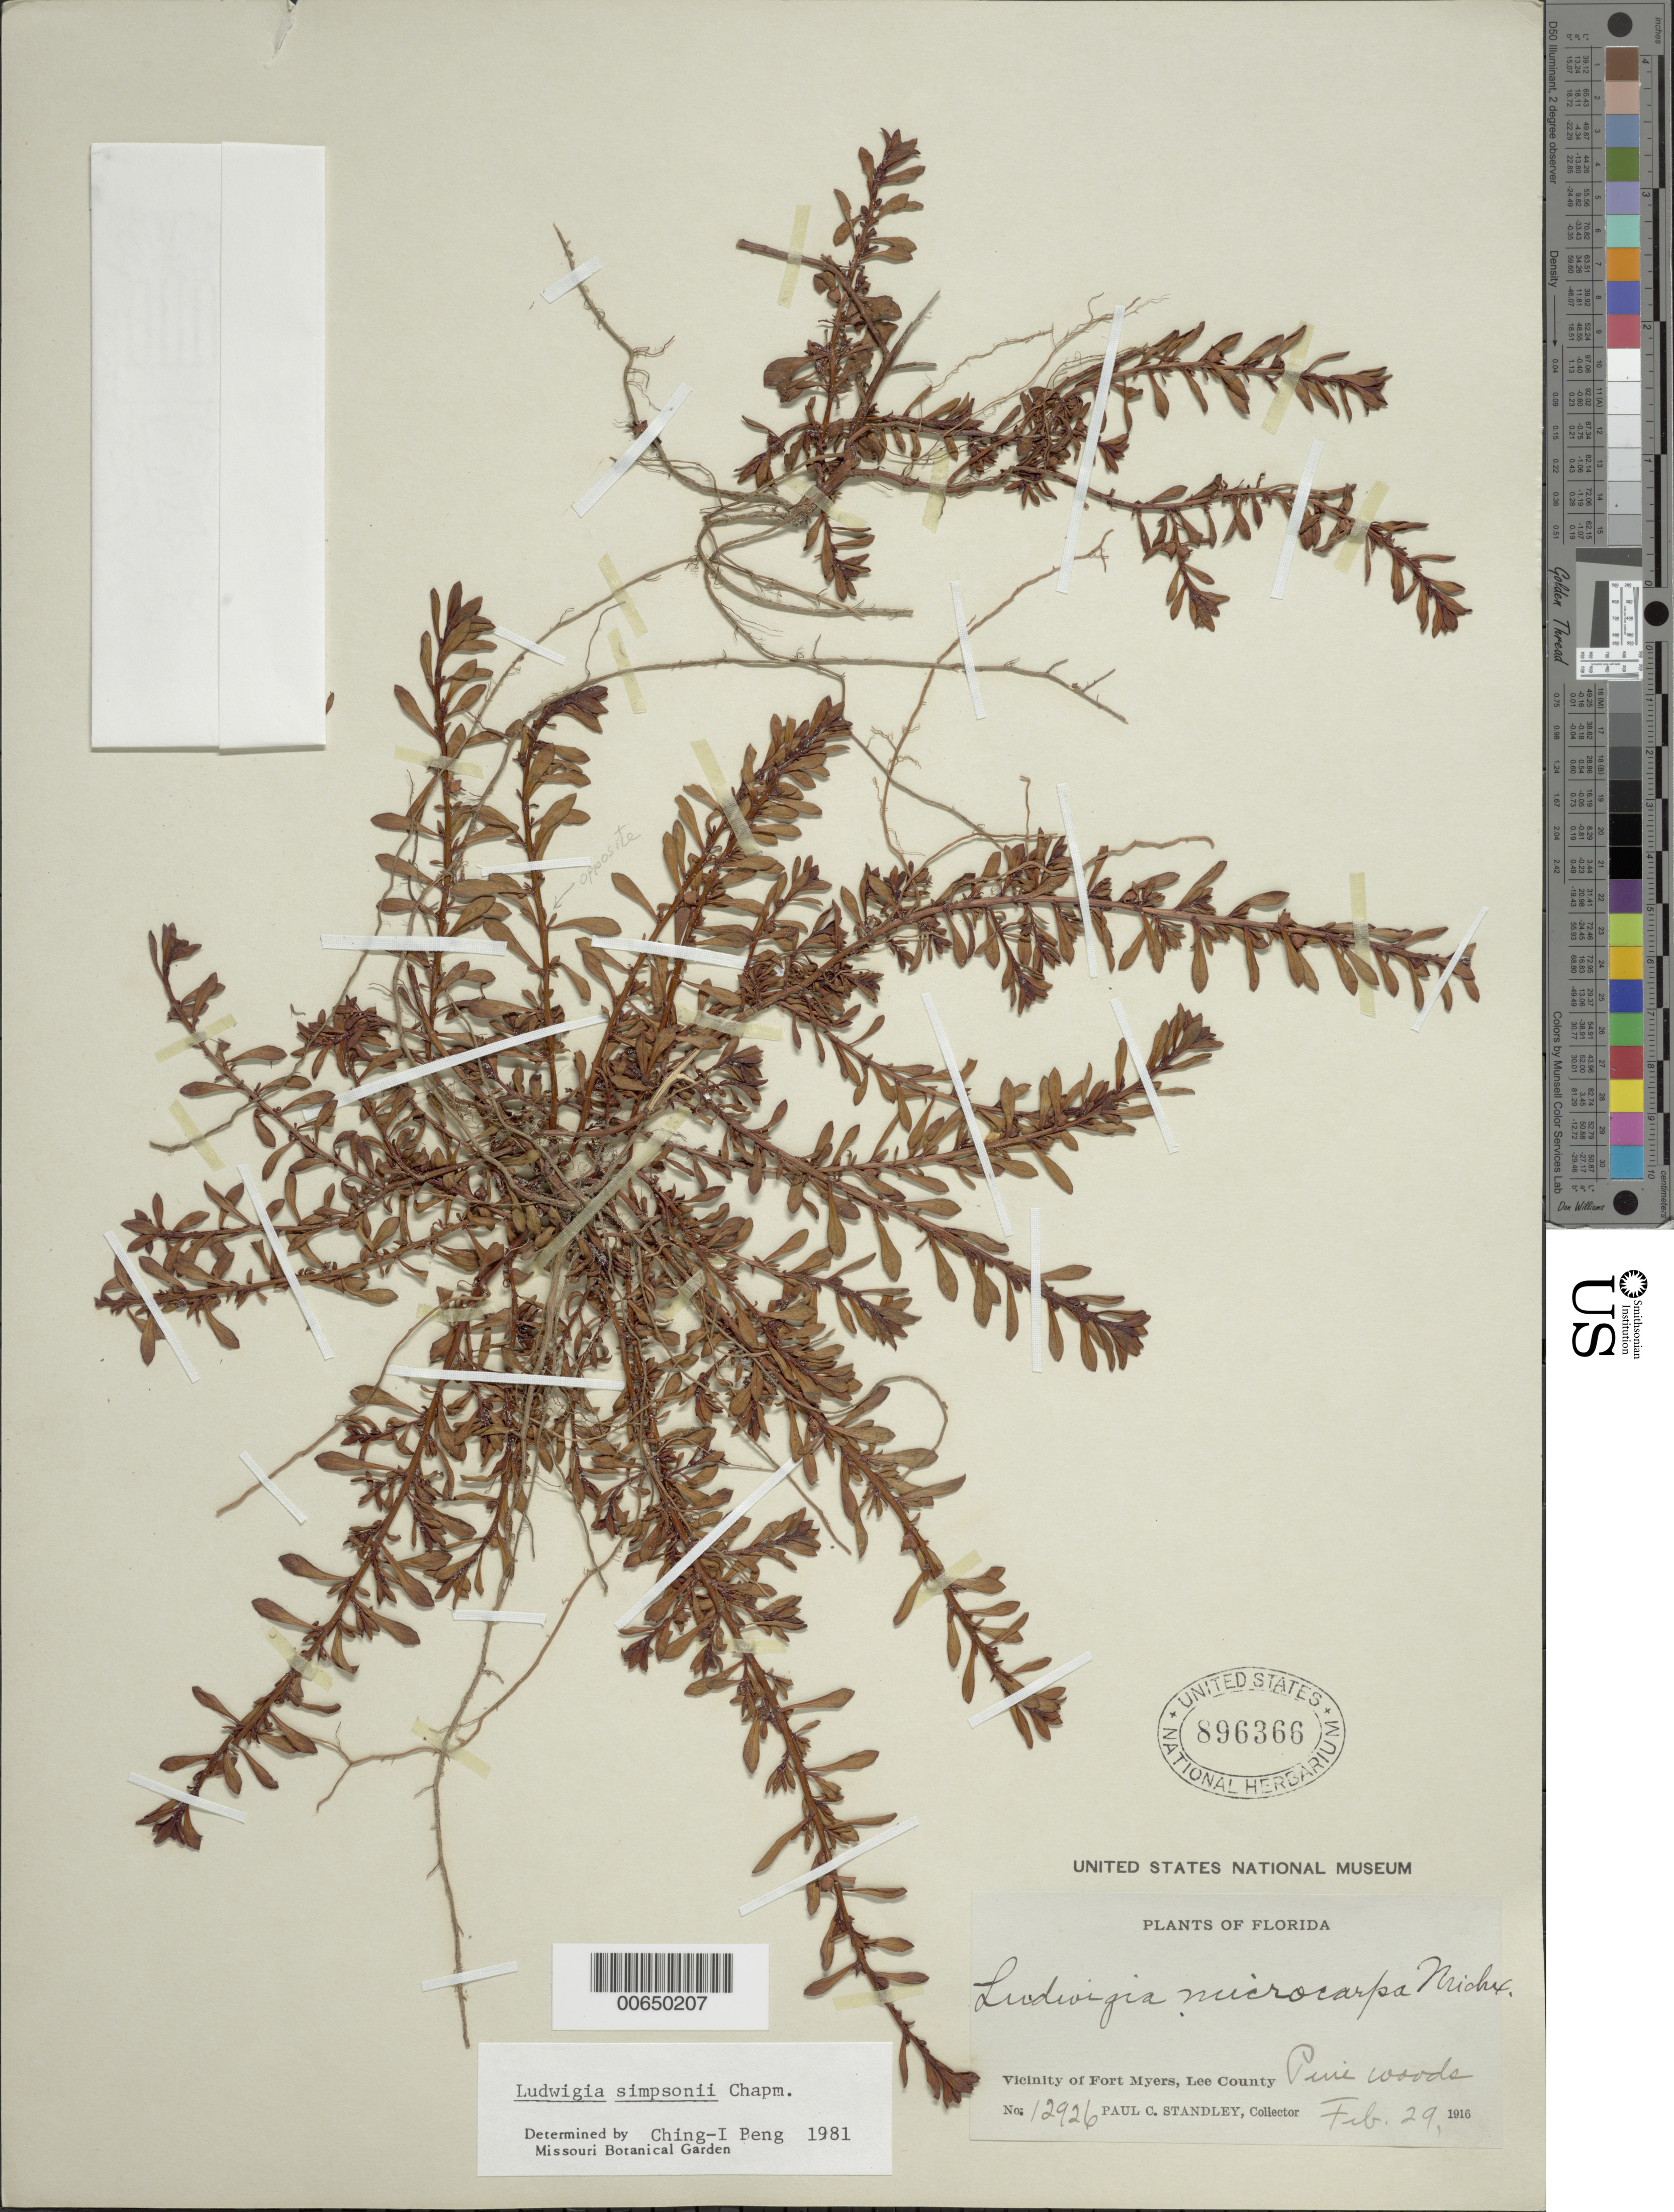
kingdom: Plantae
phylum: Tracheophyta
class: Magnoliopsida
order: Myrtales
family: Onagraceae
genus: Ludwigia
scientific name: Ludwigia simpsonii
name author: Chapm.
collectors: P. C. Standley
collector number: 12926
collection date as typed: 29 Feb 1916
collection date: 1916-02-29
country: United States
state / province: Florida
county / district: Lee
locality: Vicinity of Fort Myers.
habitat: Pine woods.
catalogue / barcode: US 896366